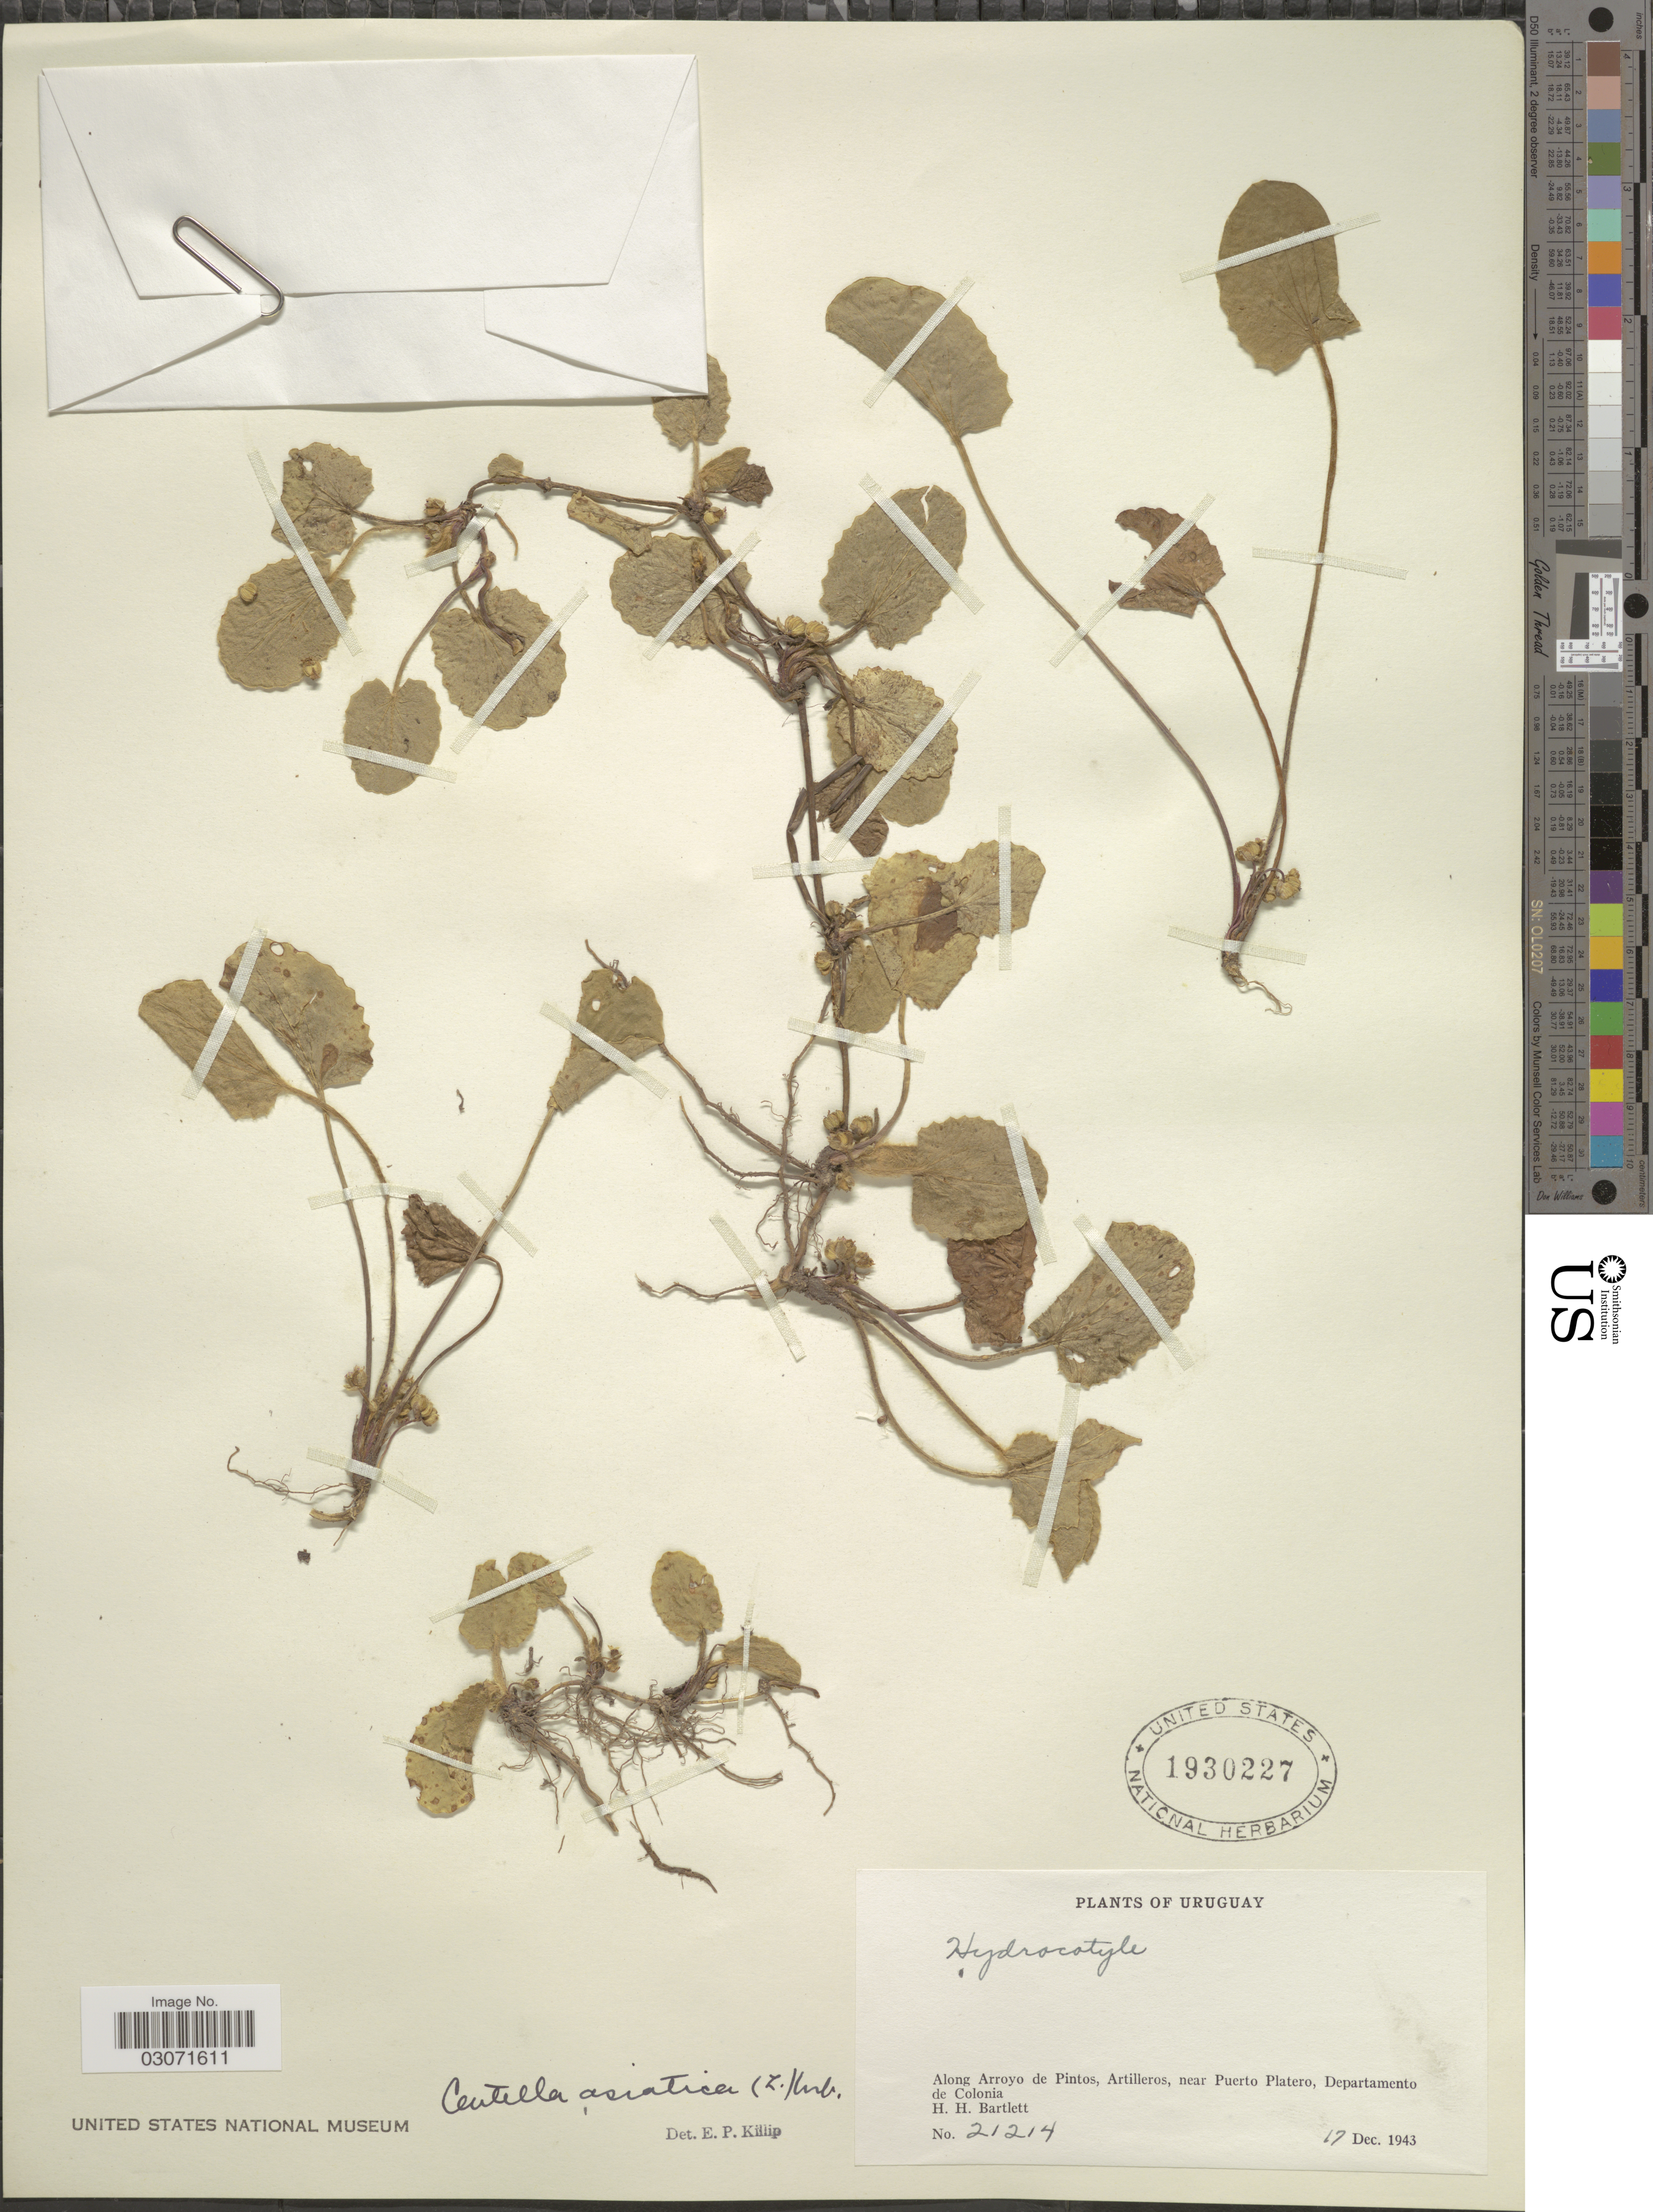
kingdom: Plantae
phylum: Tracheophyta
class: Magnoliopsida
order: Apiales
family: Apiaceae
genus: Centella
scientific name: Centella erecta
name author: (L. f.) Fernald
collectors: H. H. Bartlett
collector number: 21214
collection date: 1943-12-17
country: Uruguay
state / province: Colonia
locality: Along Arroyo de Pintos, Artilleros, near Puerto Platero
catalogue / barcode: US 1930227